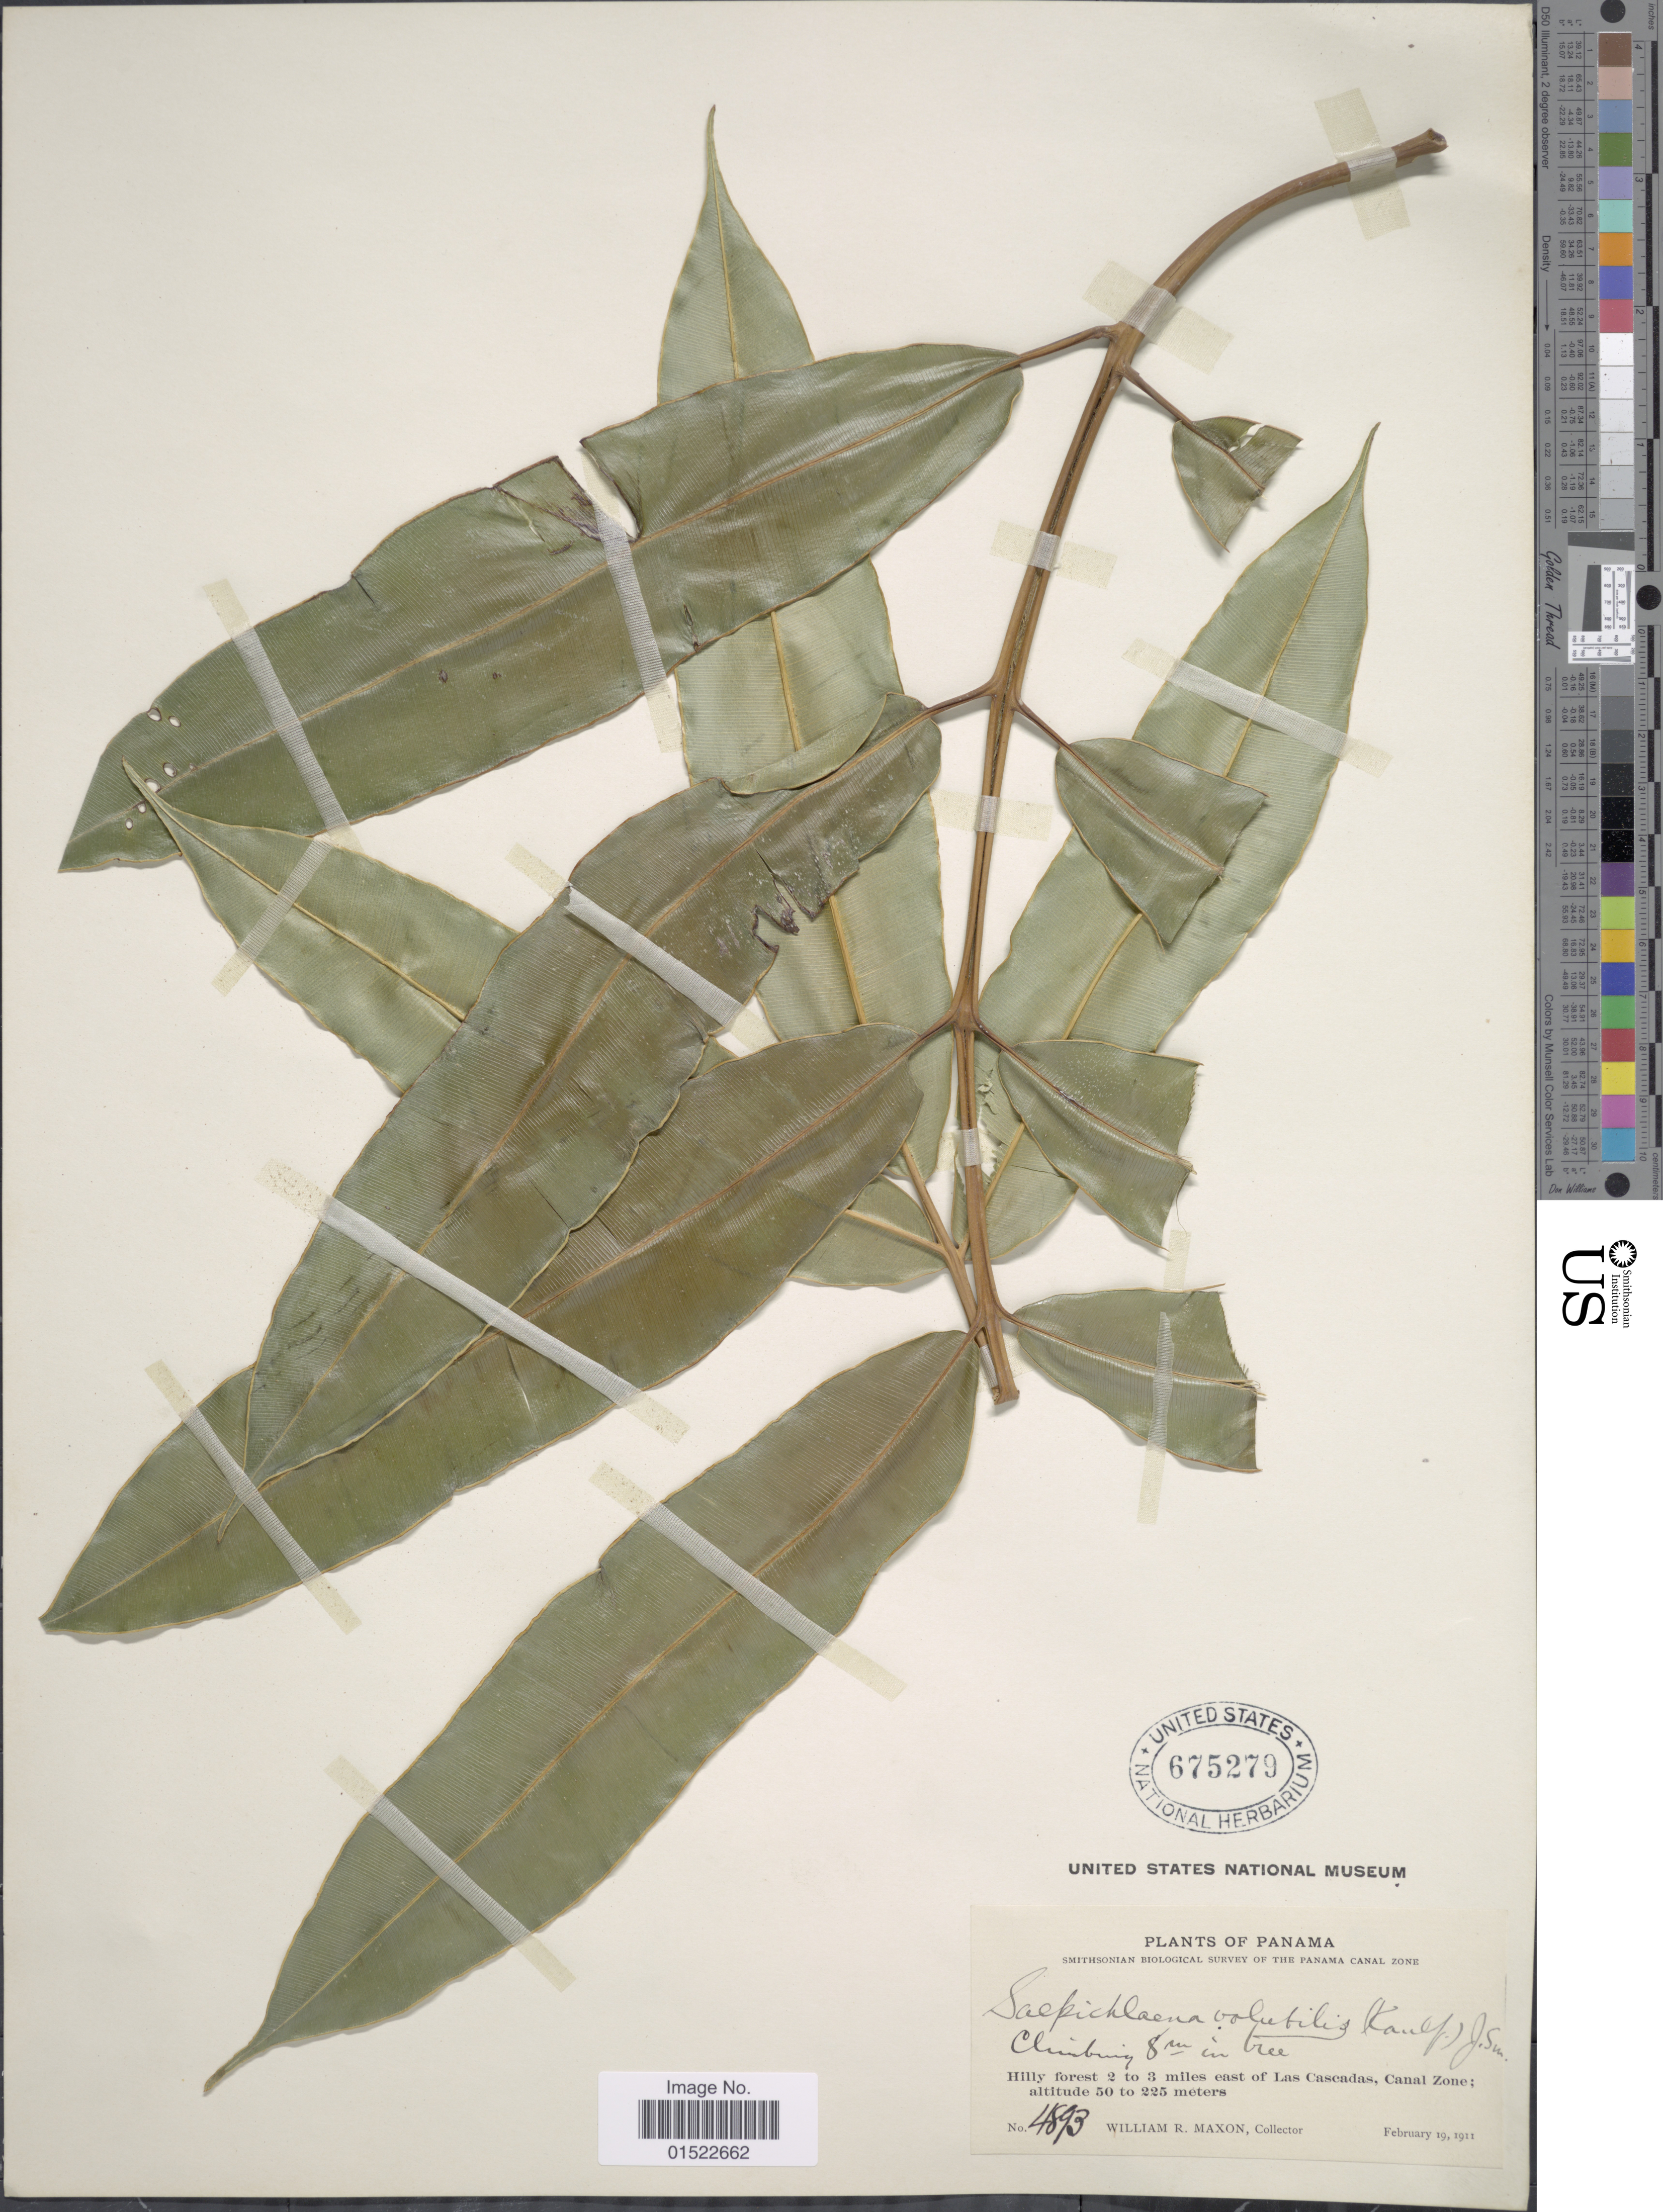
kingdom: Plantae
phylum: Tracheophyta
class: Polypodiopsida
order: Polypodiales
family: Blechnaceae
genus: Salpichlaena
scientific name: Salpichlaena volubilis subsp. volubilis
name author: (Kaulf.) J. Sm.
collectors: W. R. Maxon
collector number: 4893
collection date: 1911-02-19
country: Panama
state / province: Colón / Panamá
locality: Hilly forest 2 to 3 miles east of Las Cascadas, Canal Zone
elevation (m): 50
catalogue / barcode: US 675279